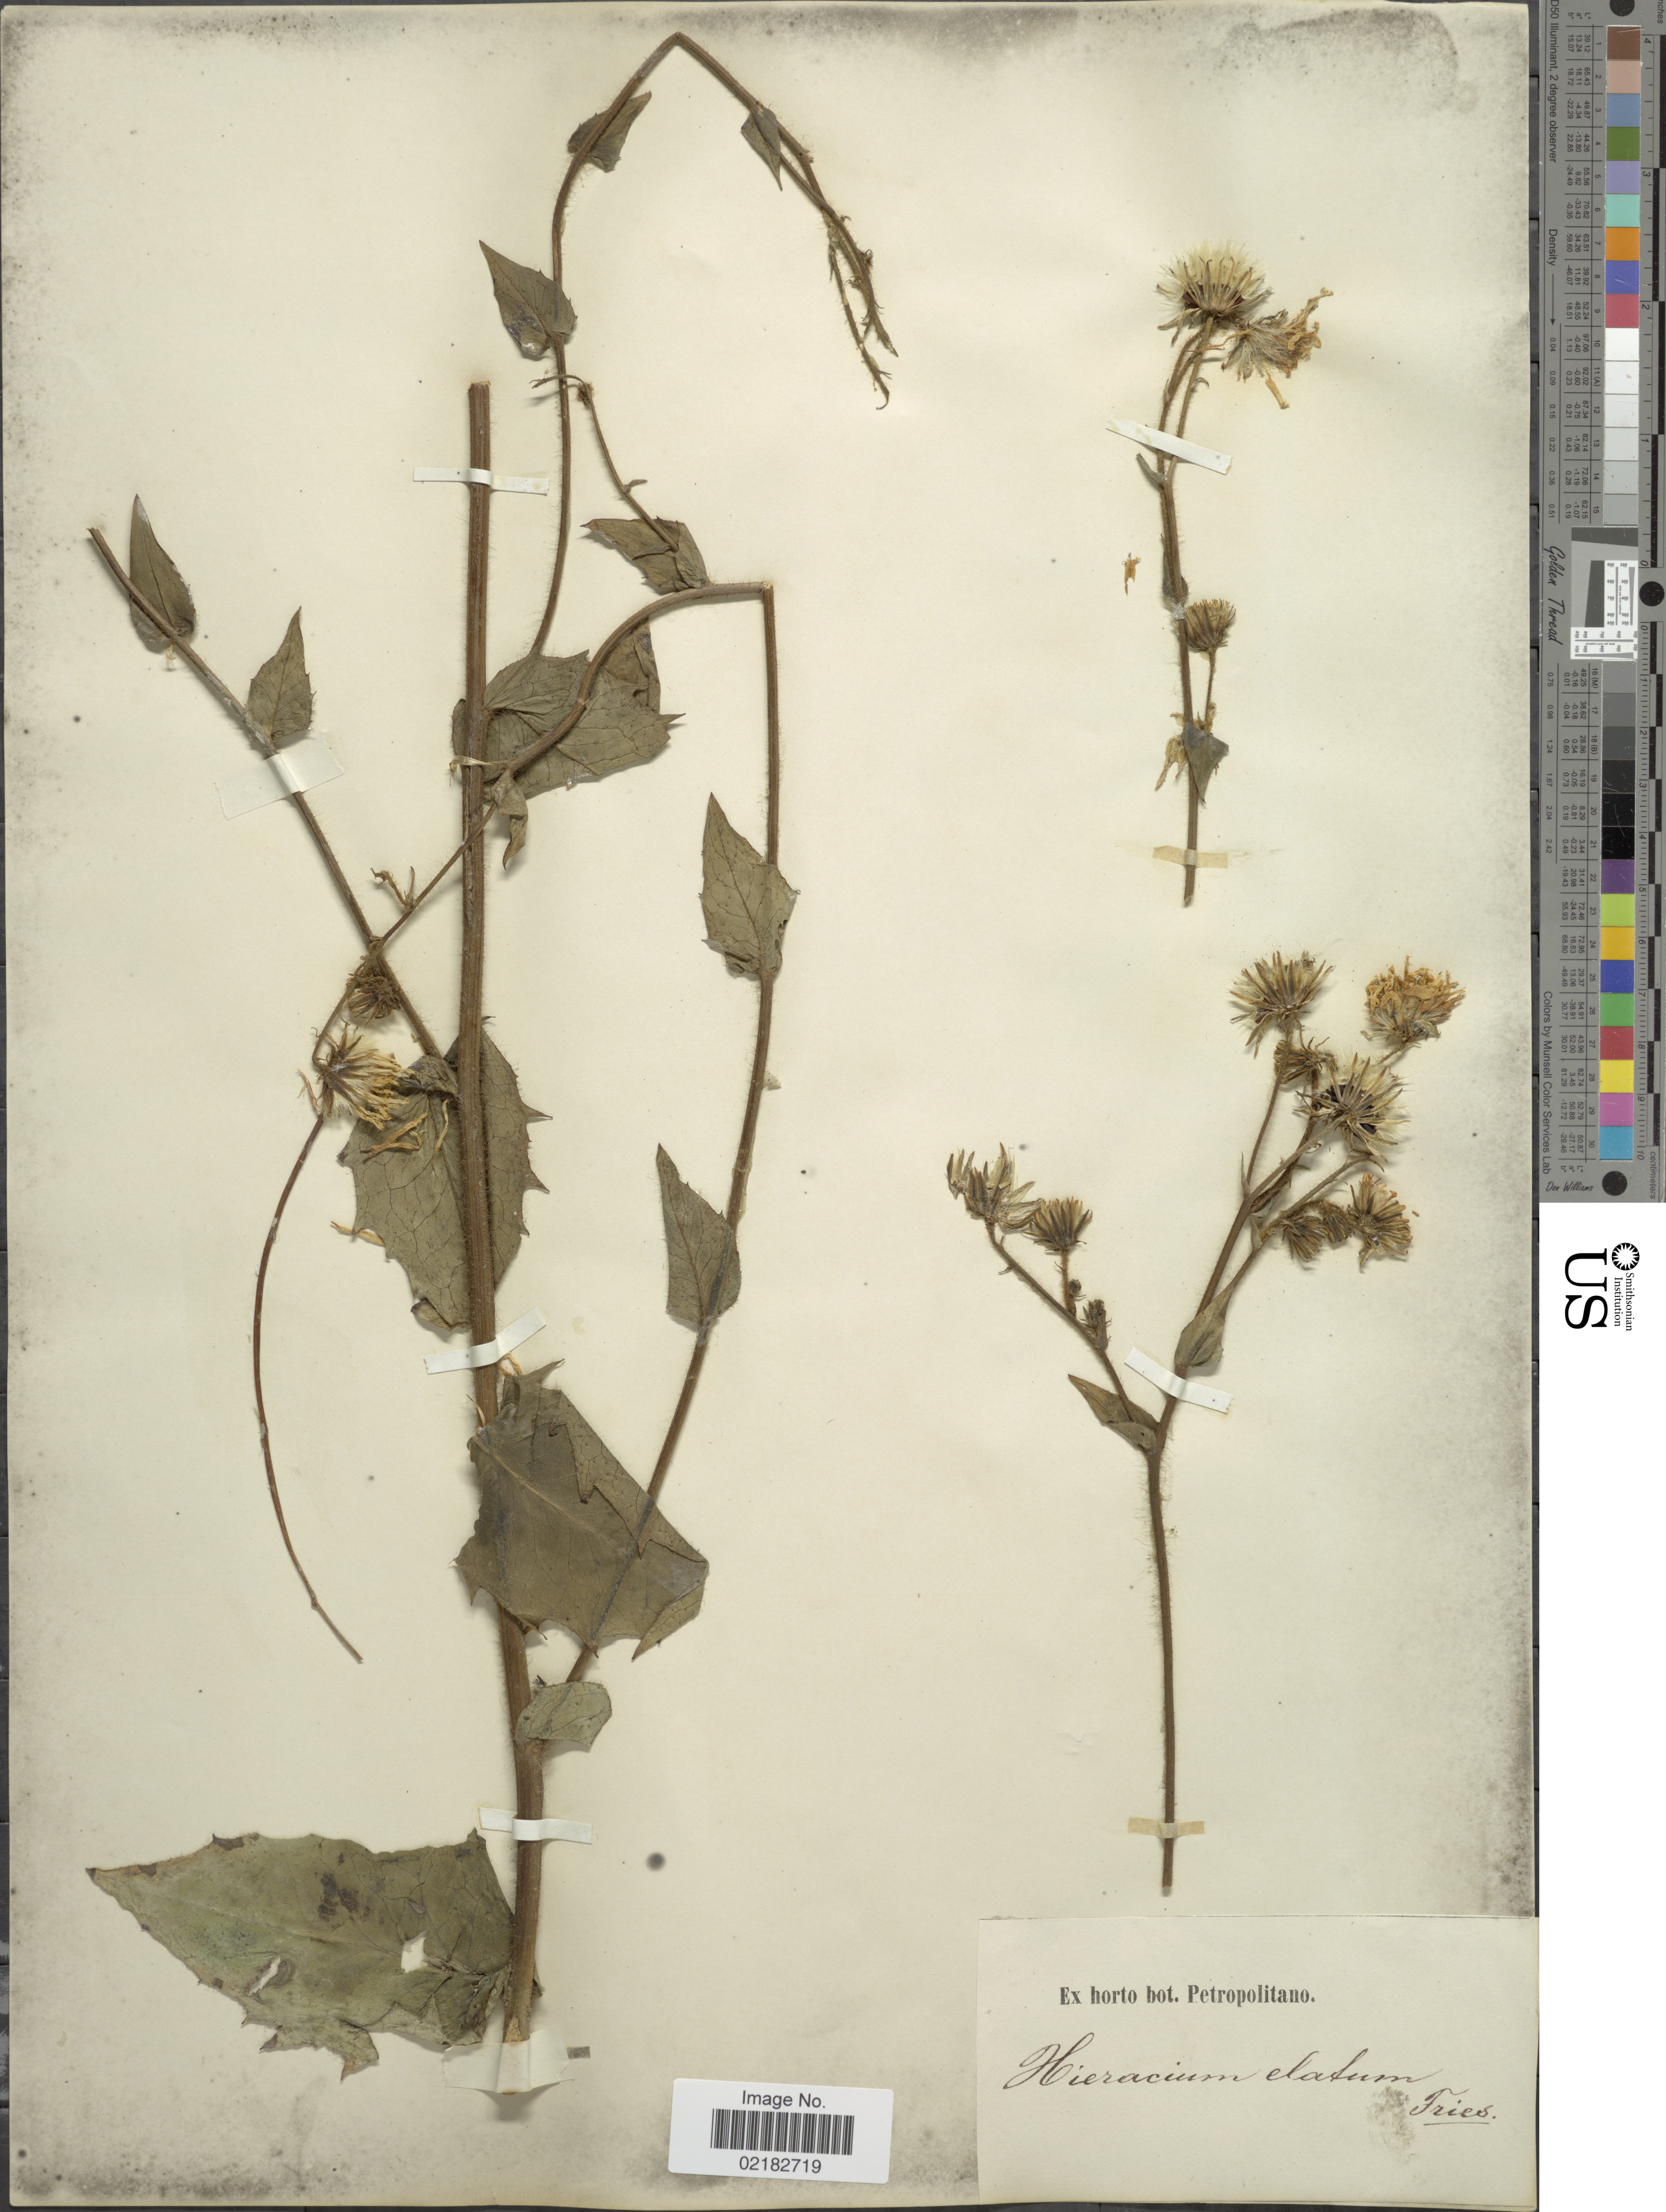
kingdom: Plantae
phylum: Tracheophyta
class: Magnoliopsida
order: Asterales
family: Asteraceae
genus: Hieracium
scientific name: Hieracium elatum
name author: Fr.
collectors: ex Horto Bot. Petropolitano